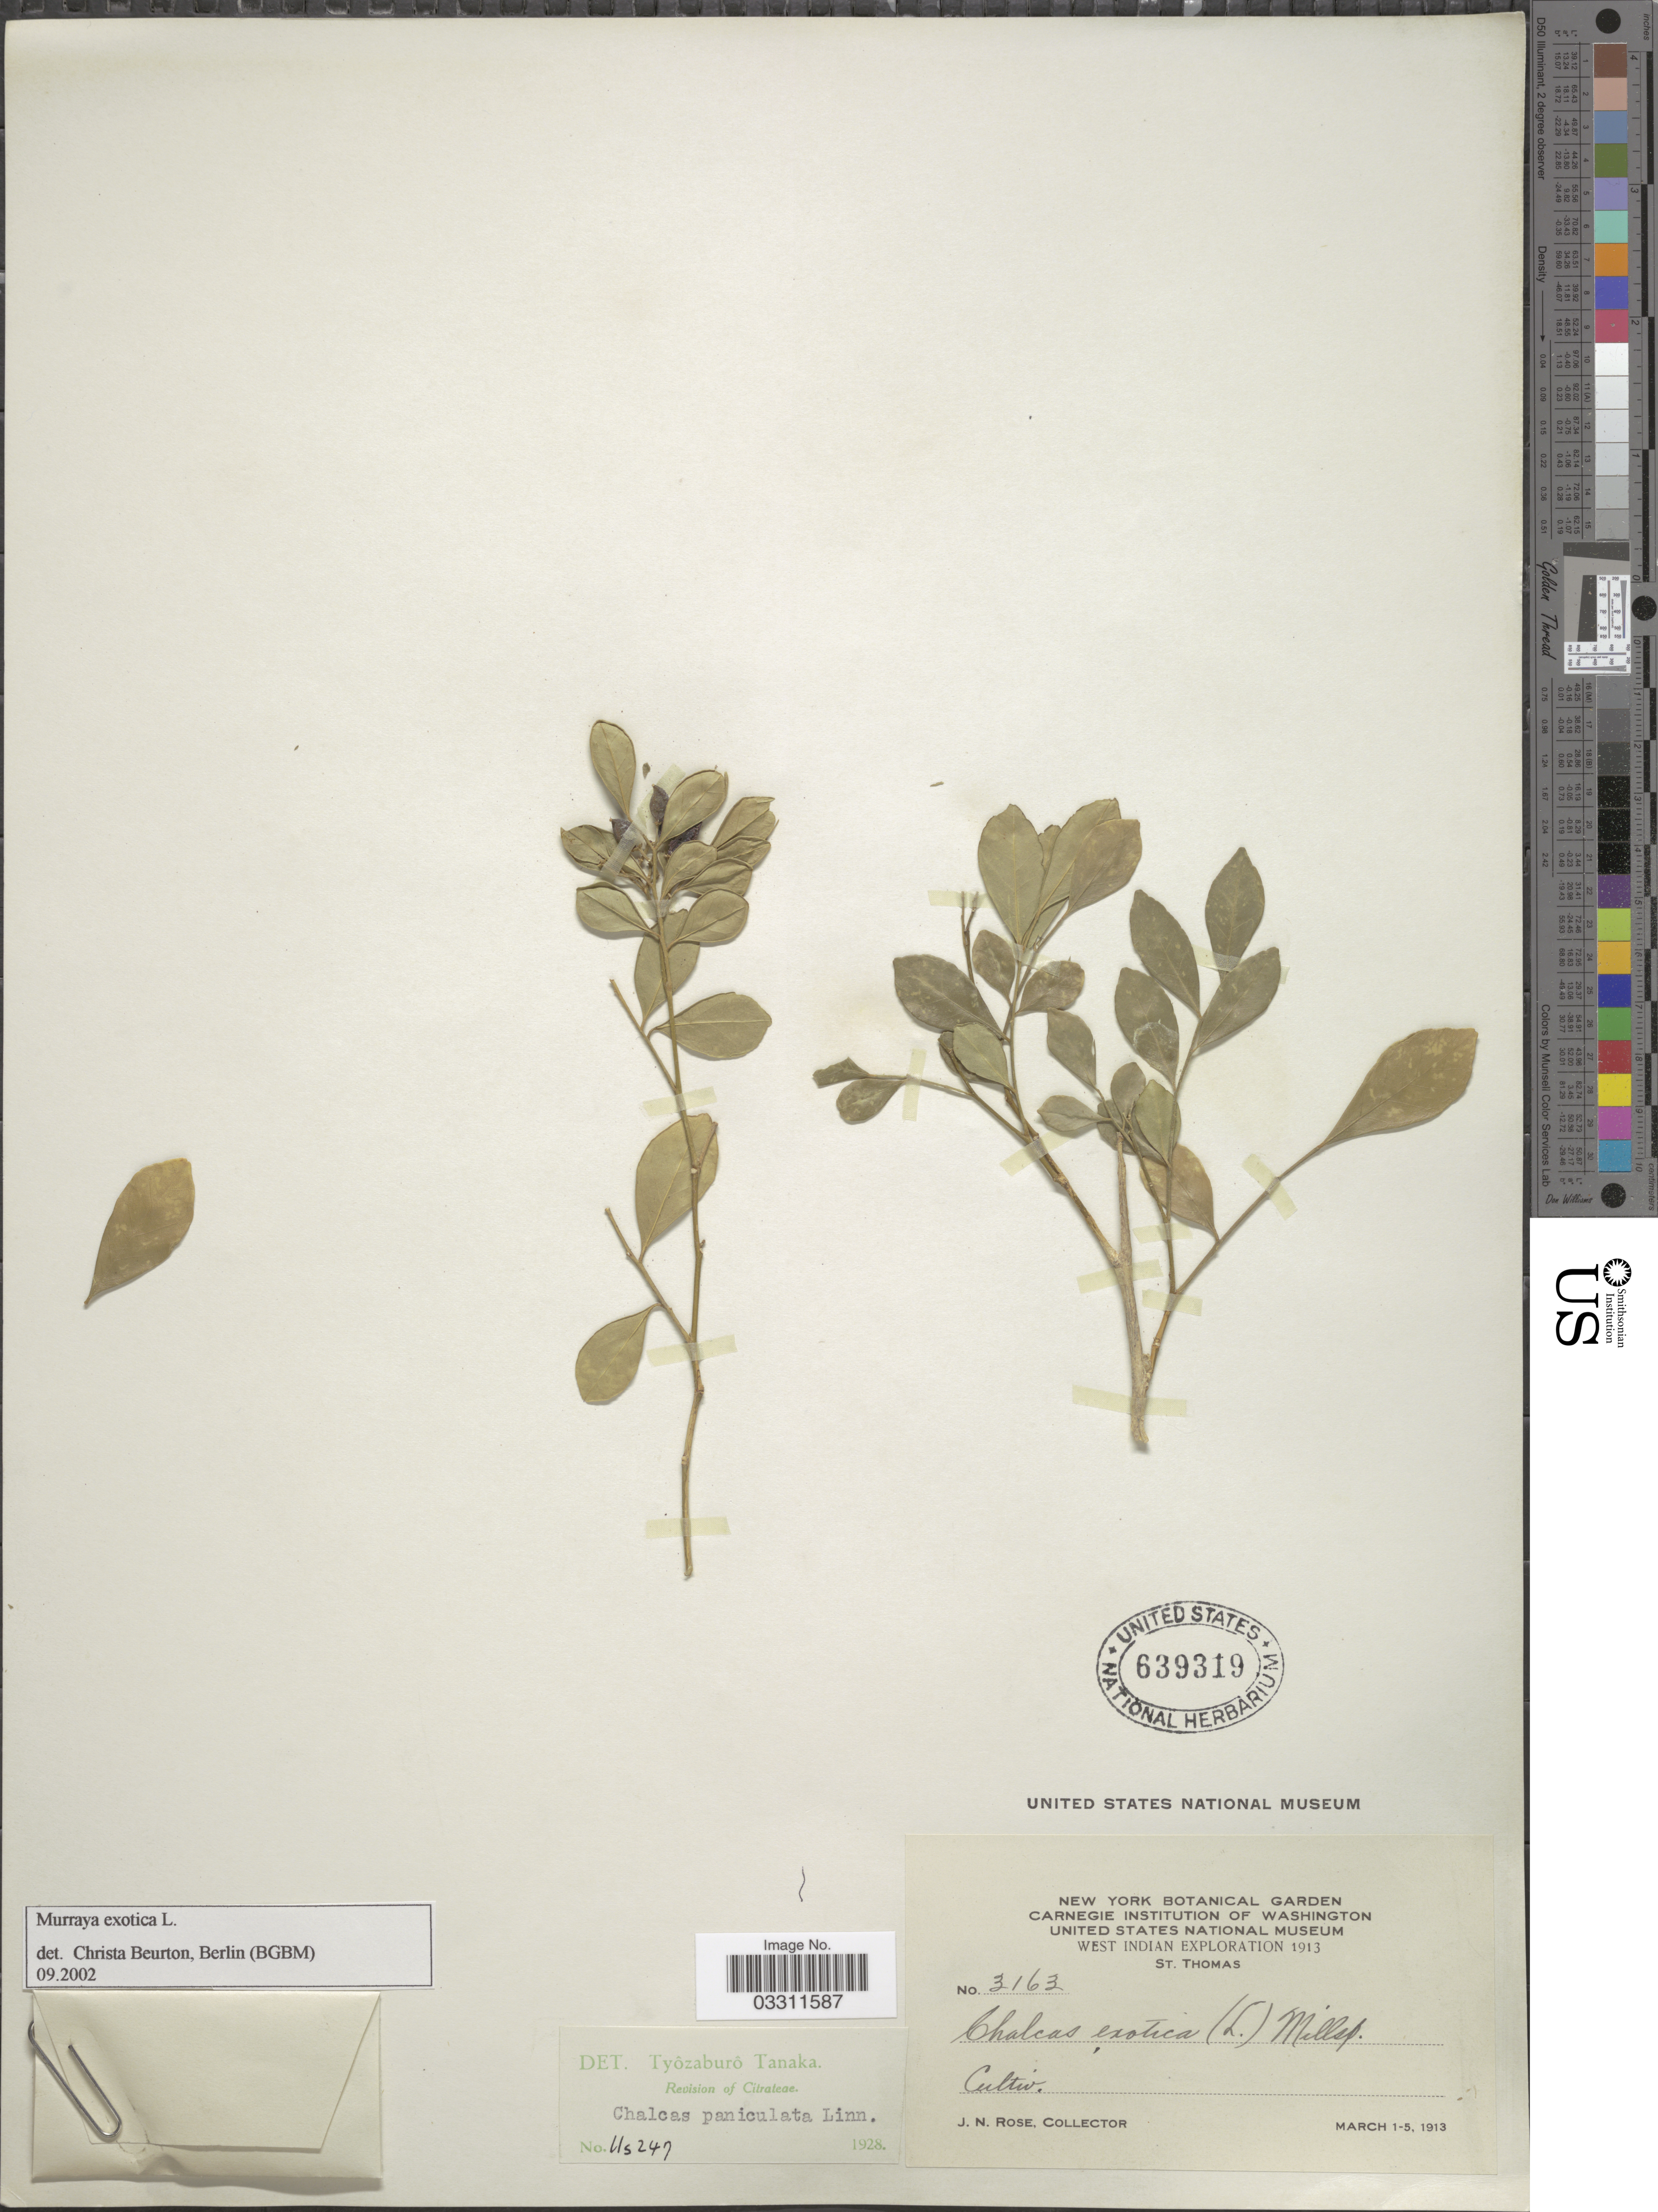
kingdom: Plantae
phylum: Tracheophyta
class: Magnoliopsida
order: Sapindales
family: Rutaceae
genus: Murraya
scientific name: Murraya paniculata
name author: (L.) Jack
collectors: J. N. Rose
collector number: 3163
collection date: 1913-03-01/1913-03-05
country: U.S. Virgin Islands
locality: West Indian. St. Thomas.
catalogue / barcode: US 639319